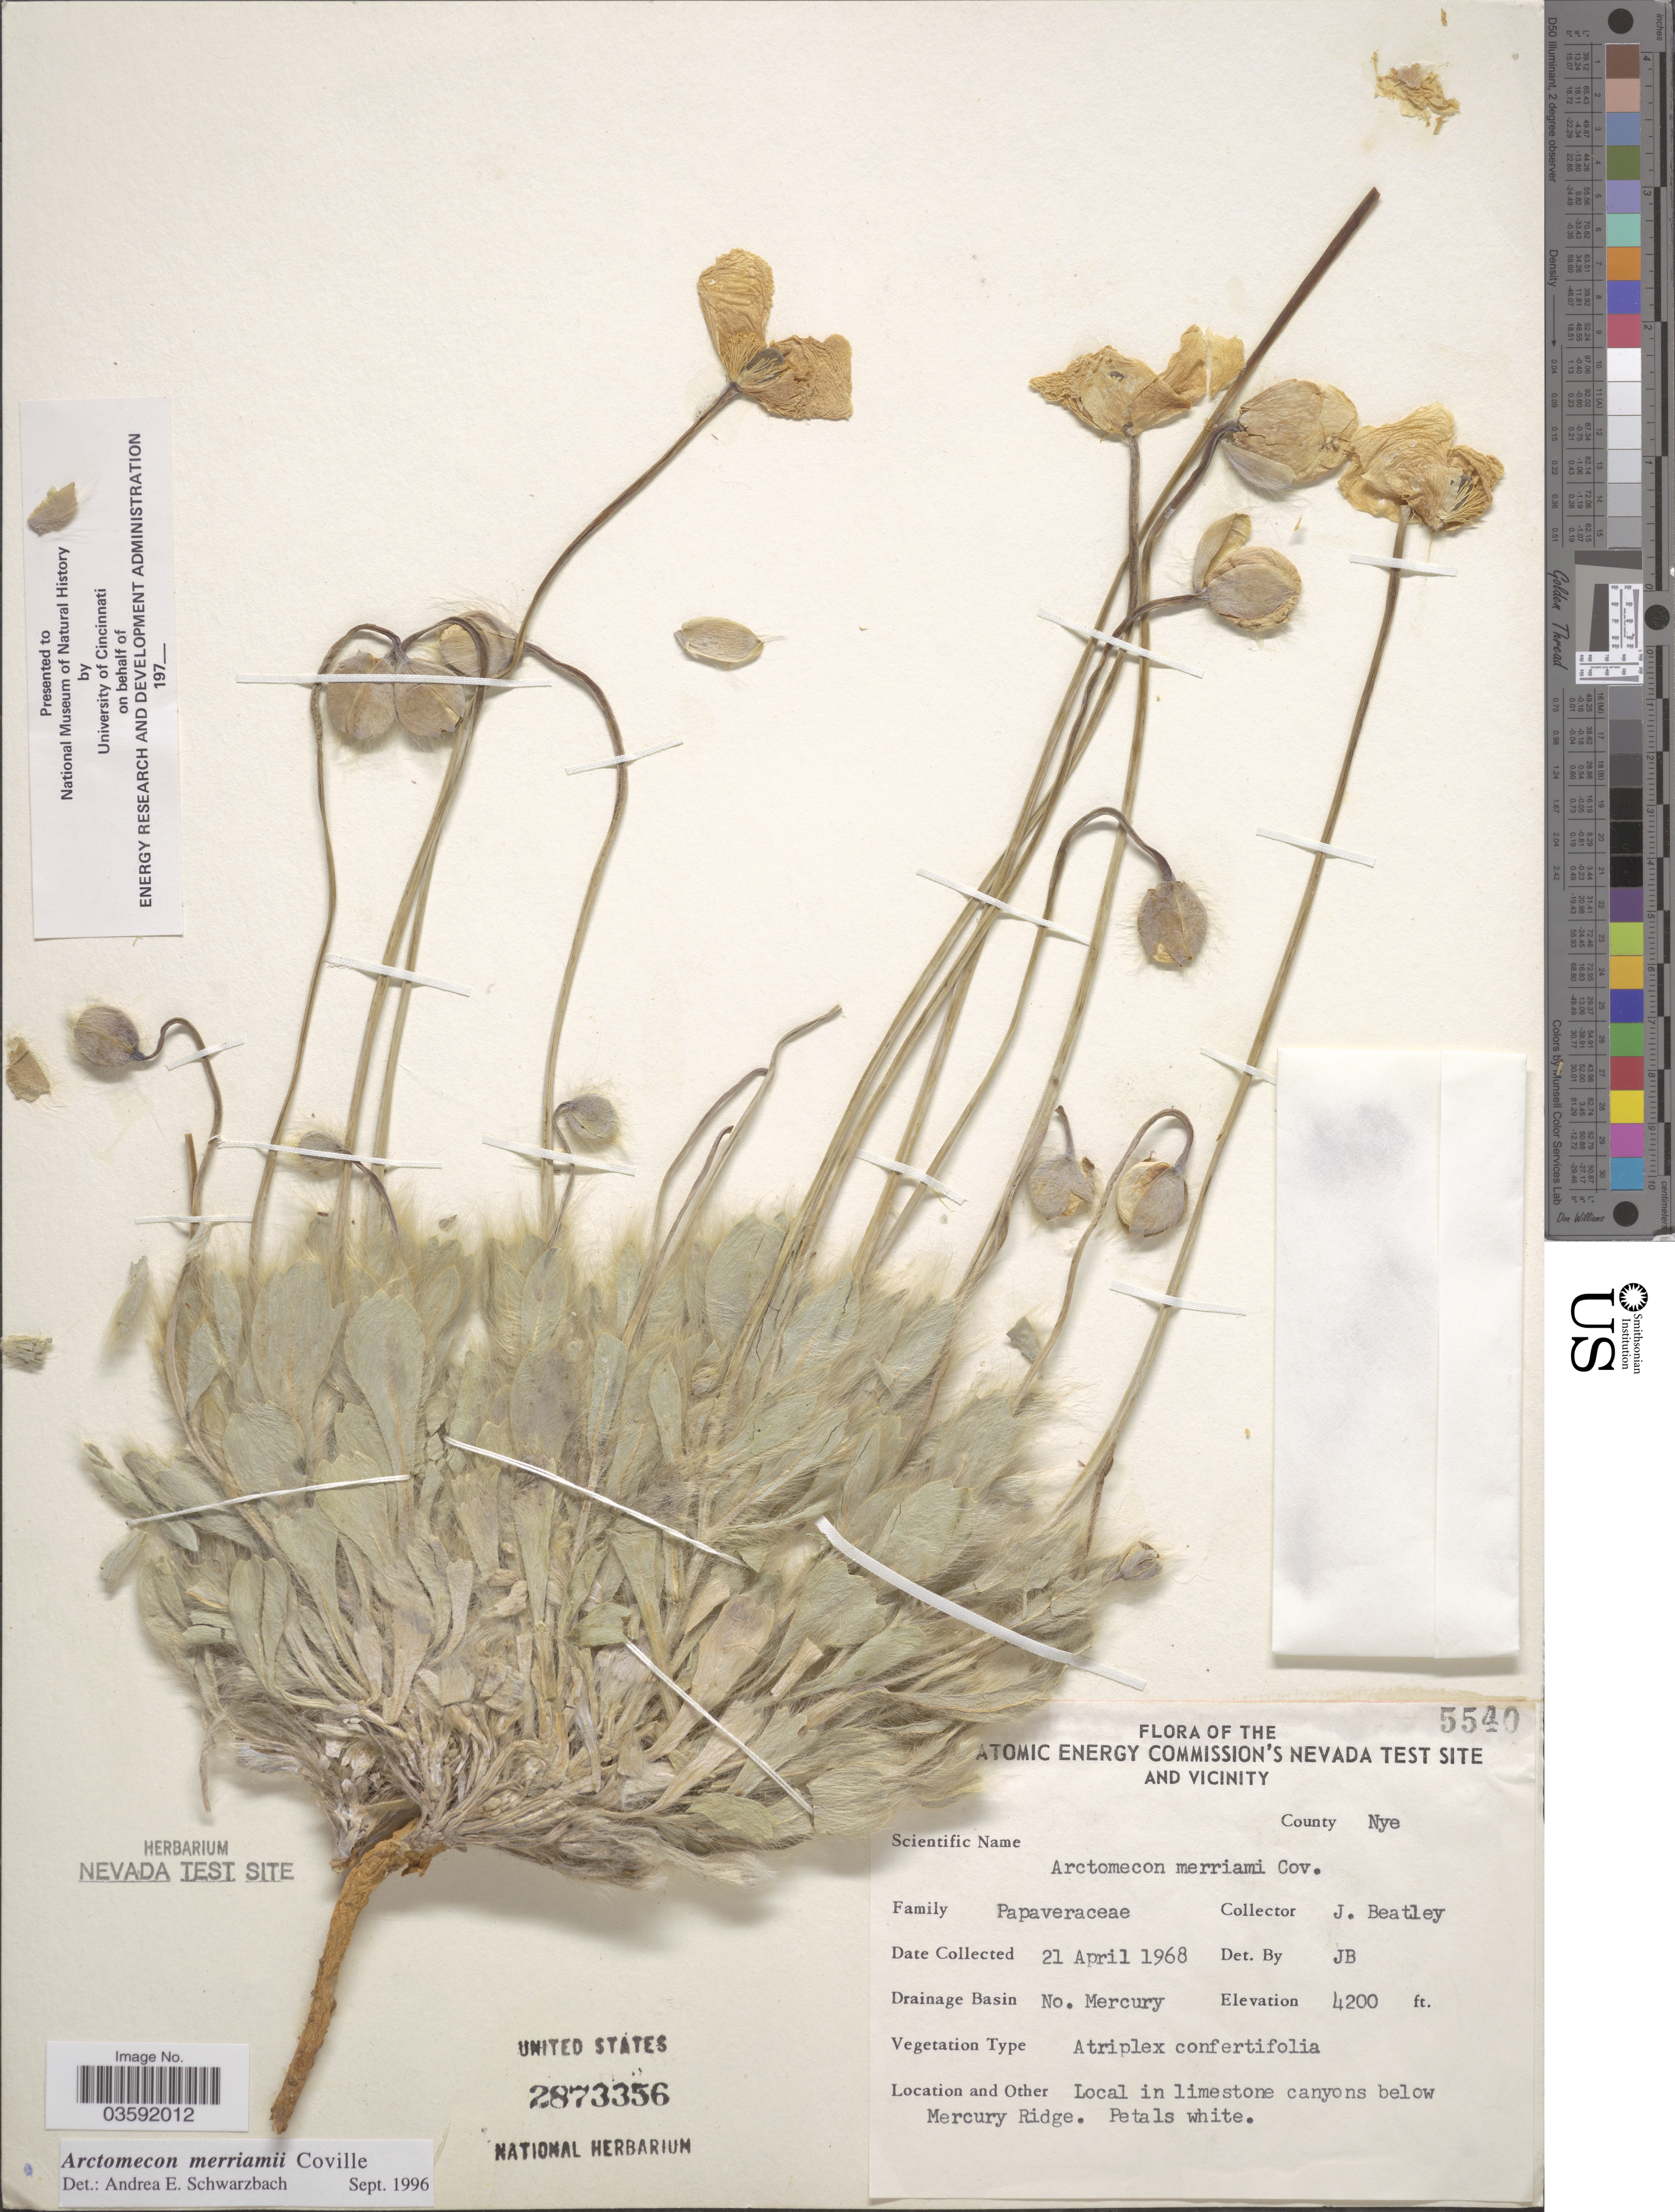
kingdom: Plantae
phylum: Tracheophyta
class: Magnoliopsida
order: Ranunculales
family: Papaveraceae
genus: Arctomecon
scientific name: Arctomecon merriamii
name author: Coville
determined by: Schwarzbach, A. E.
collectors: J. C. Beatley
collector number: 5540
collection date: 1968-04-21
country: United States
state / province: Nevada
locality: USA Atomic Energy Commission's Nevada Teste Site and Vicinity. County Nye. Drainage Basin No. Mercury. Canyons below Mercury Ridge.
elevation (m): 1280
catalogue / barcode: US 2873356